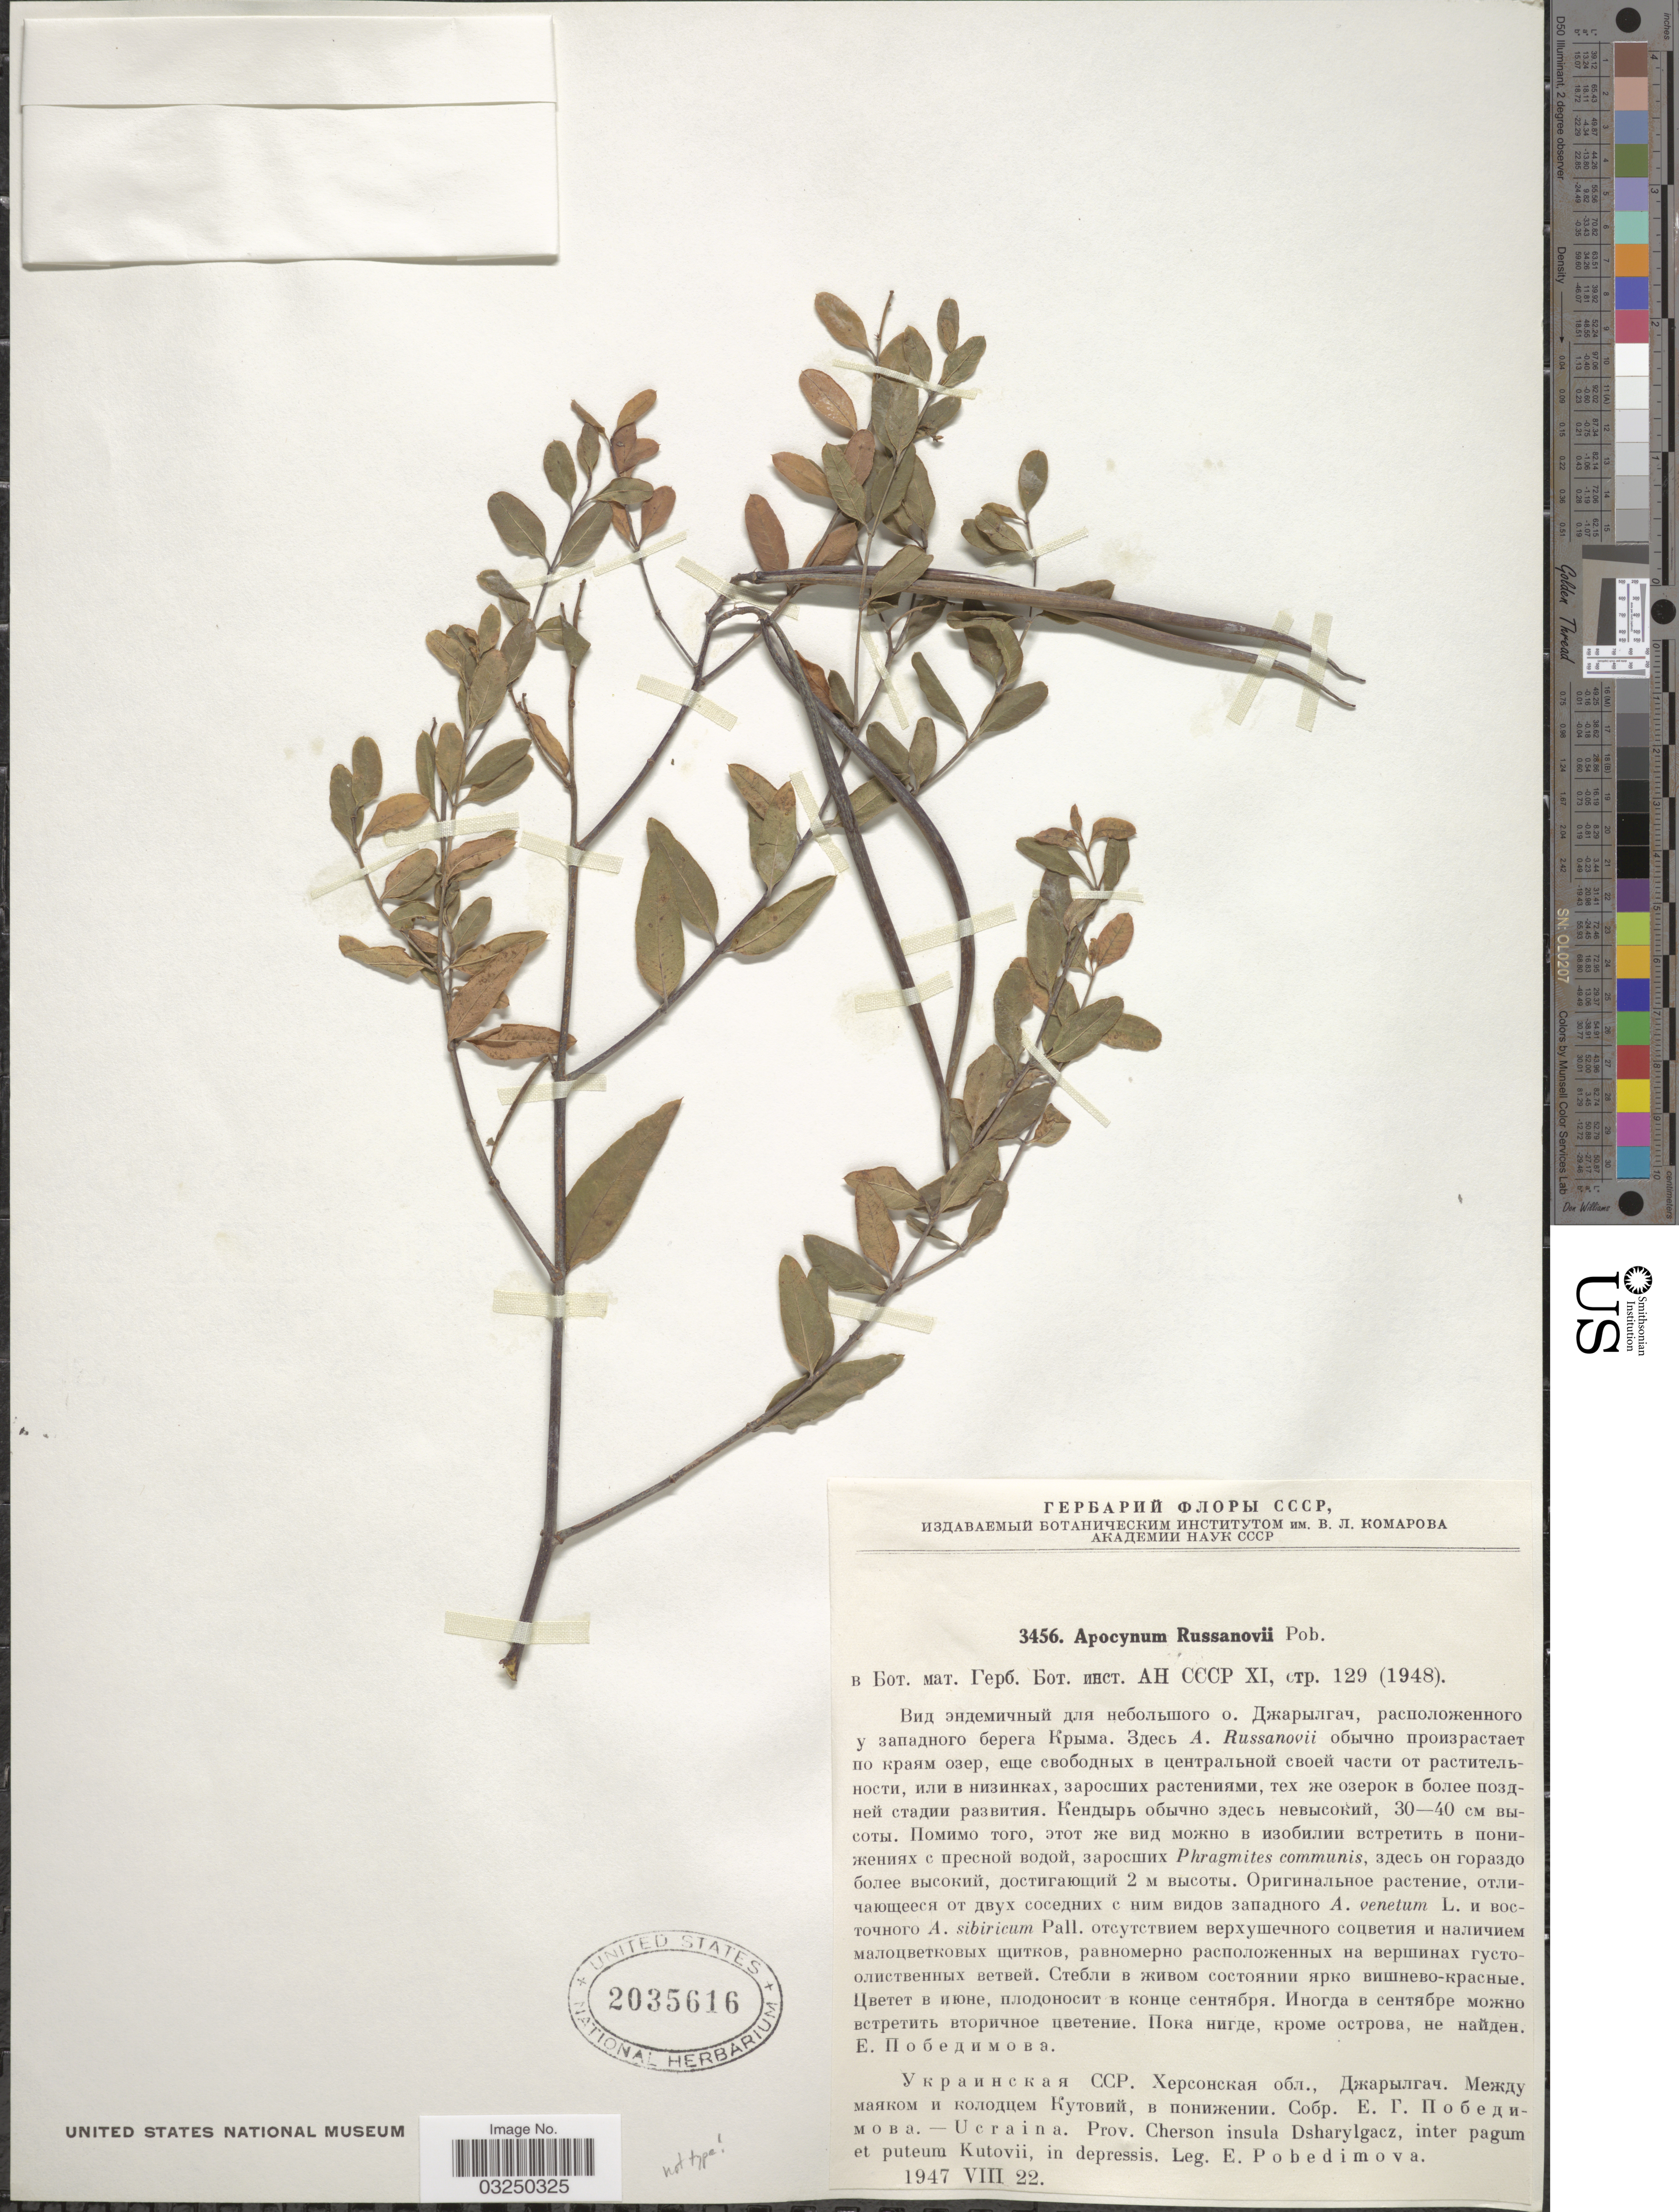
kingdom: Plantae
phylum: Tracheophyta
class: Magnoliopsida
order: Gentianales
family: Apocynaceae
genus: Apocynum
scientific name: Apocynum russanovii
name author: Pobed.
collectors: E. Pobedimova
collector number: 3456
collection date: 1947-08-22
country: Ukraine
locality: Moba.-Ucraina. Prov. Cherson insula Dsharylgacz, inter pagum et puteum Kutovii, in depressis.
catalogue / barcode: US 2035616